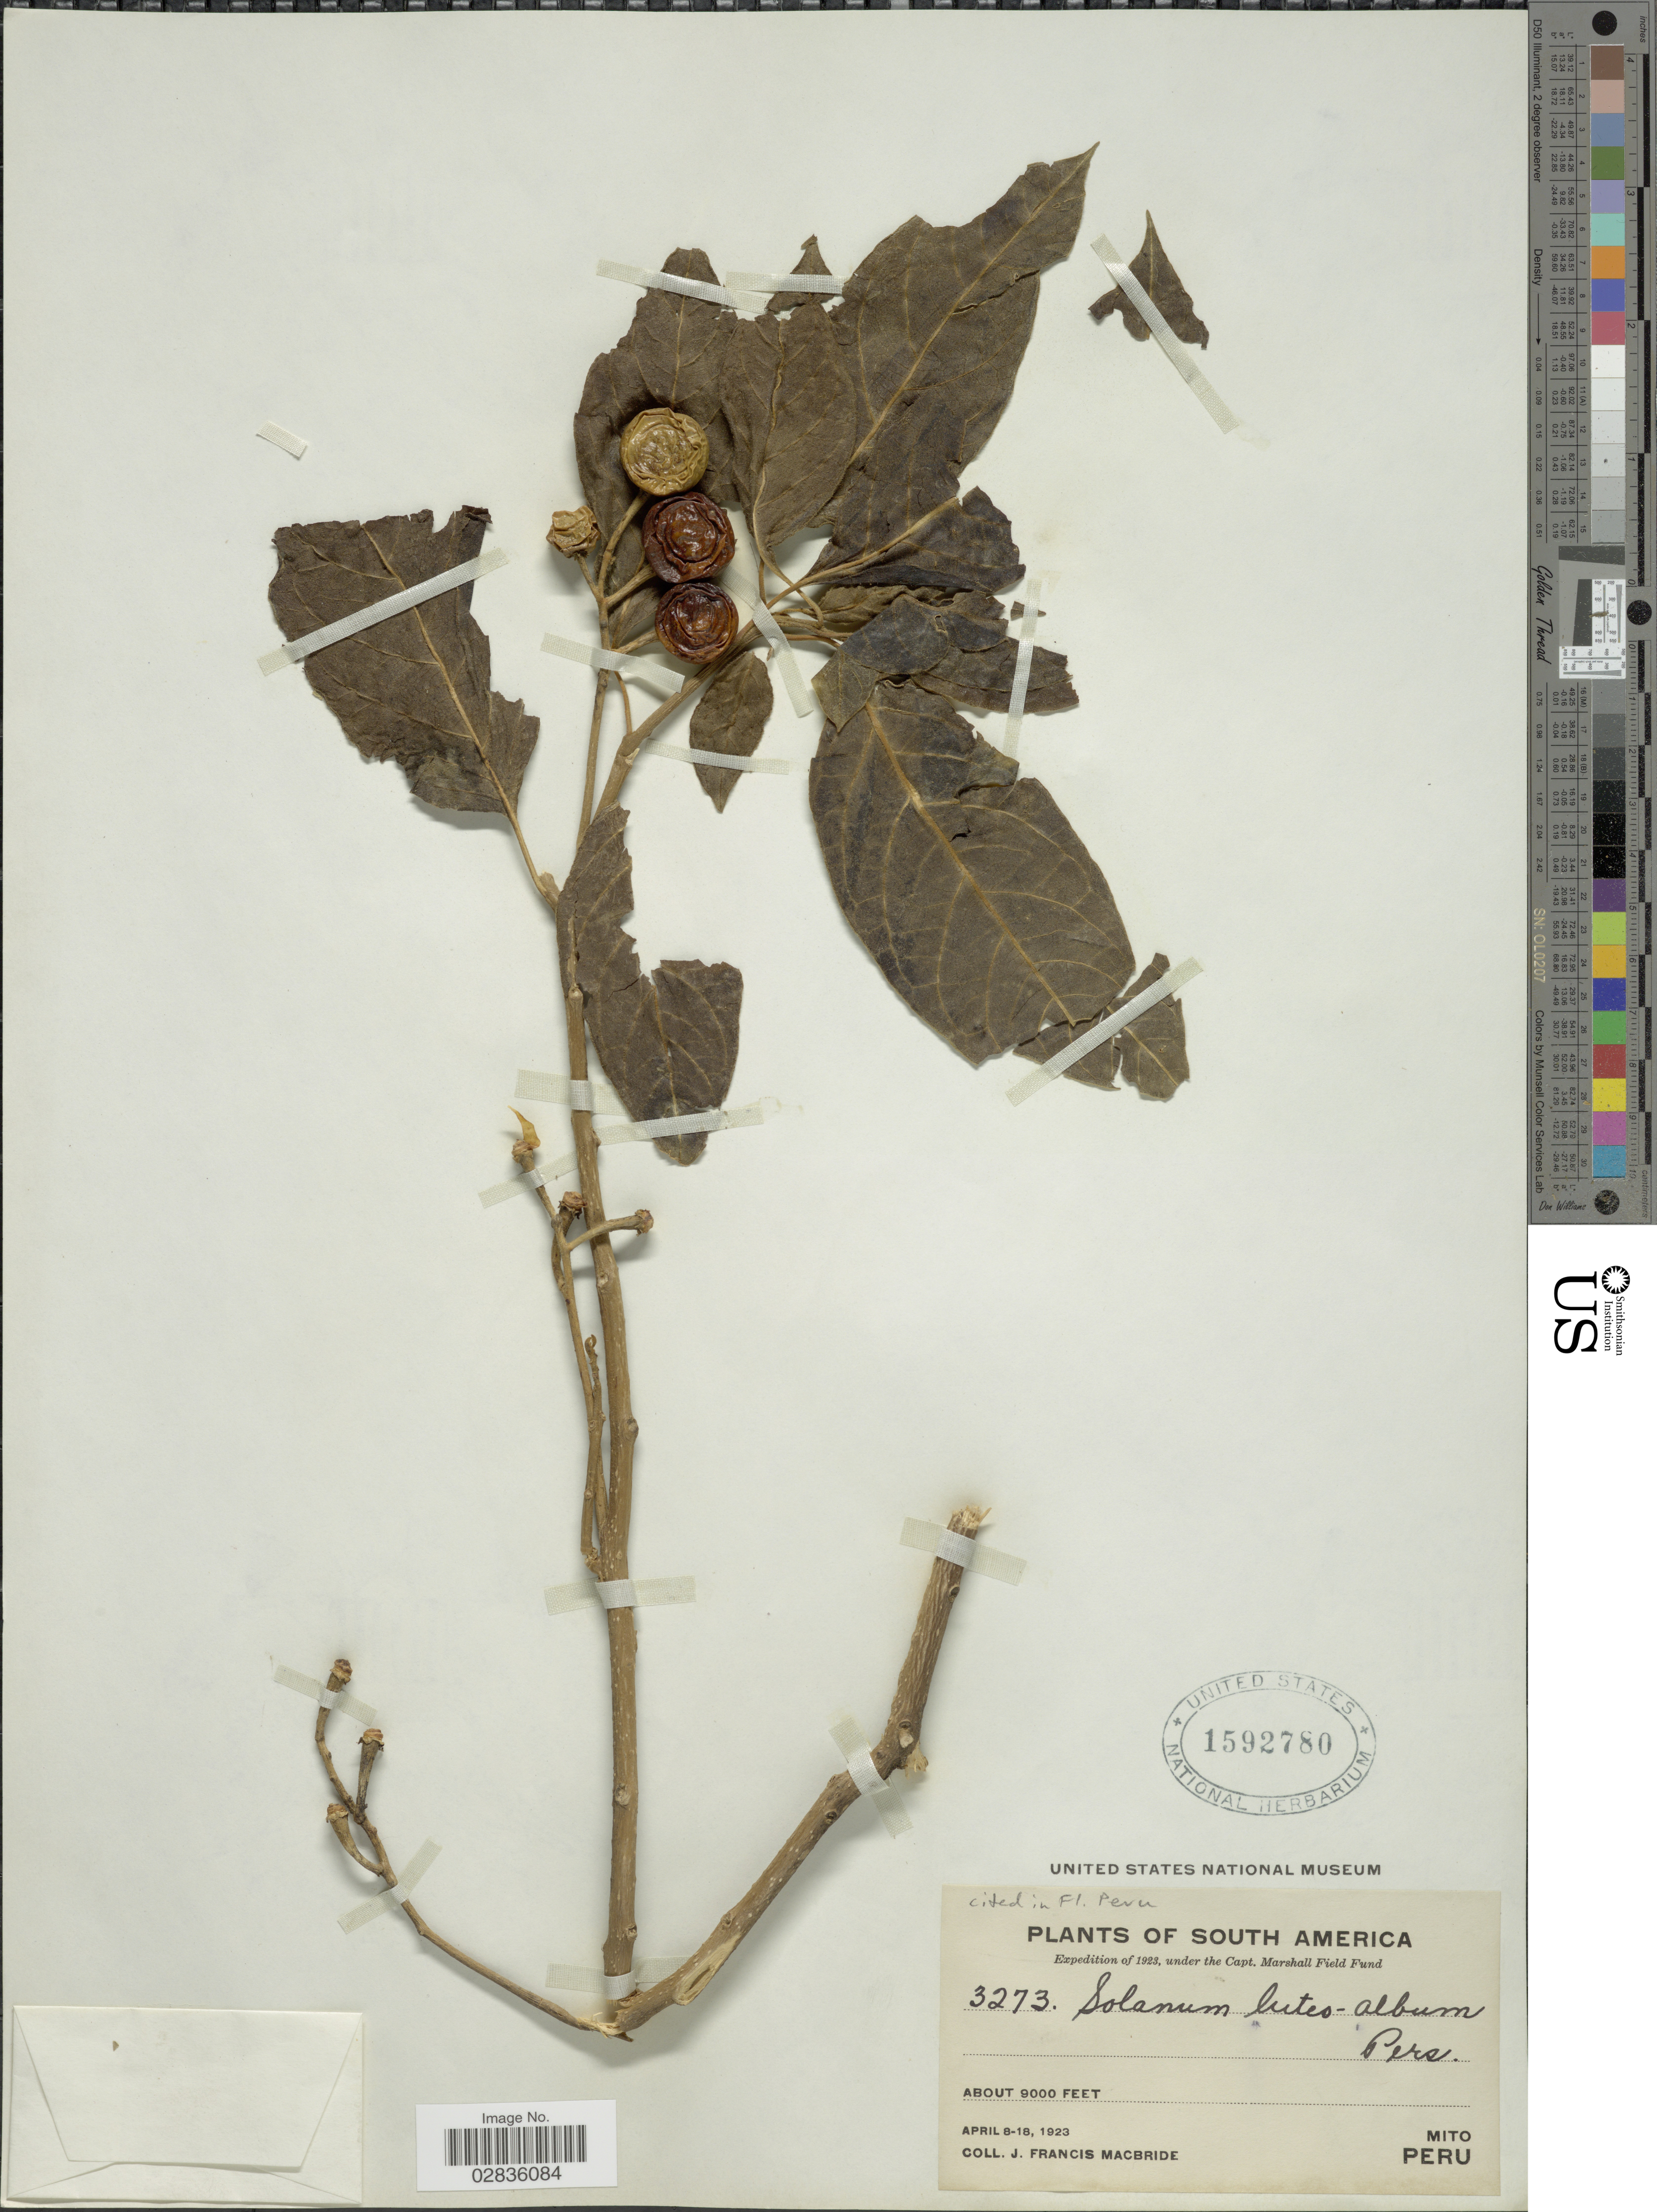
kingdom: Plantae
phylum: Tracheophyta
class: Magnoliopsida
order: Solanales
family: Solanaceae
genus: Solanum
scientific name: Solanum luteoalbum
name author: Pers.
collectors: J. F. Macbride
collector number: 3273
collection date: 1923-04-08/1923-04-18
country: Peru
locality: Mito.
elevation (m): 2743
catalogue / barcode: US 1592780